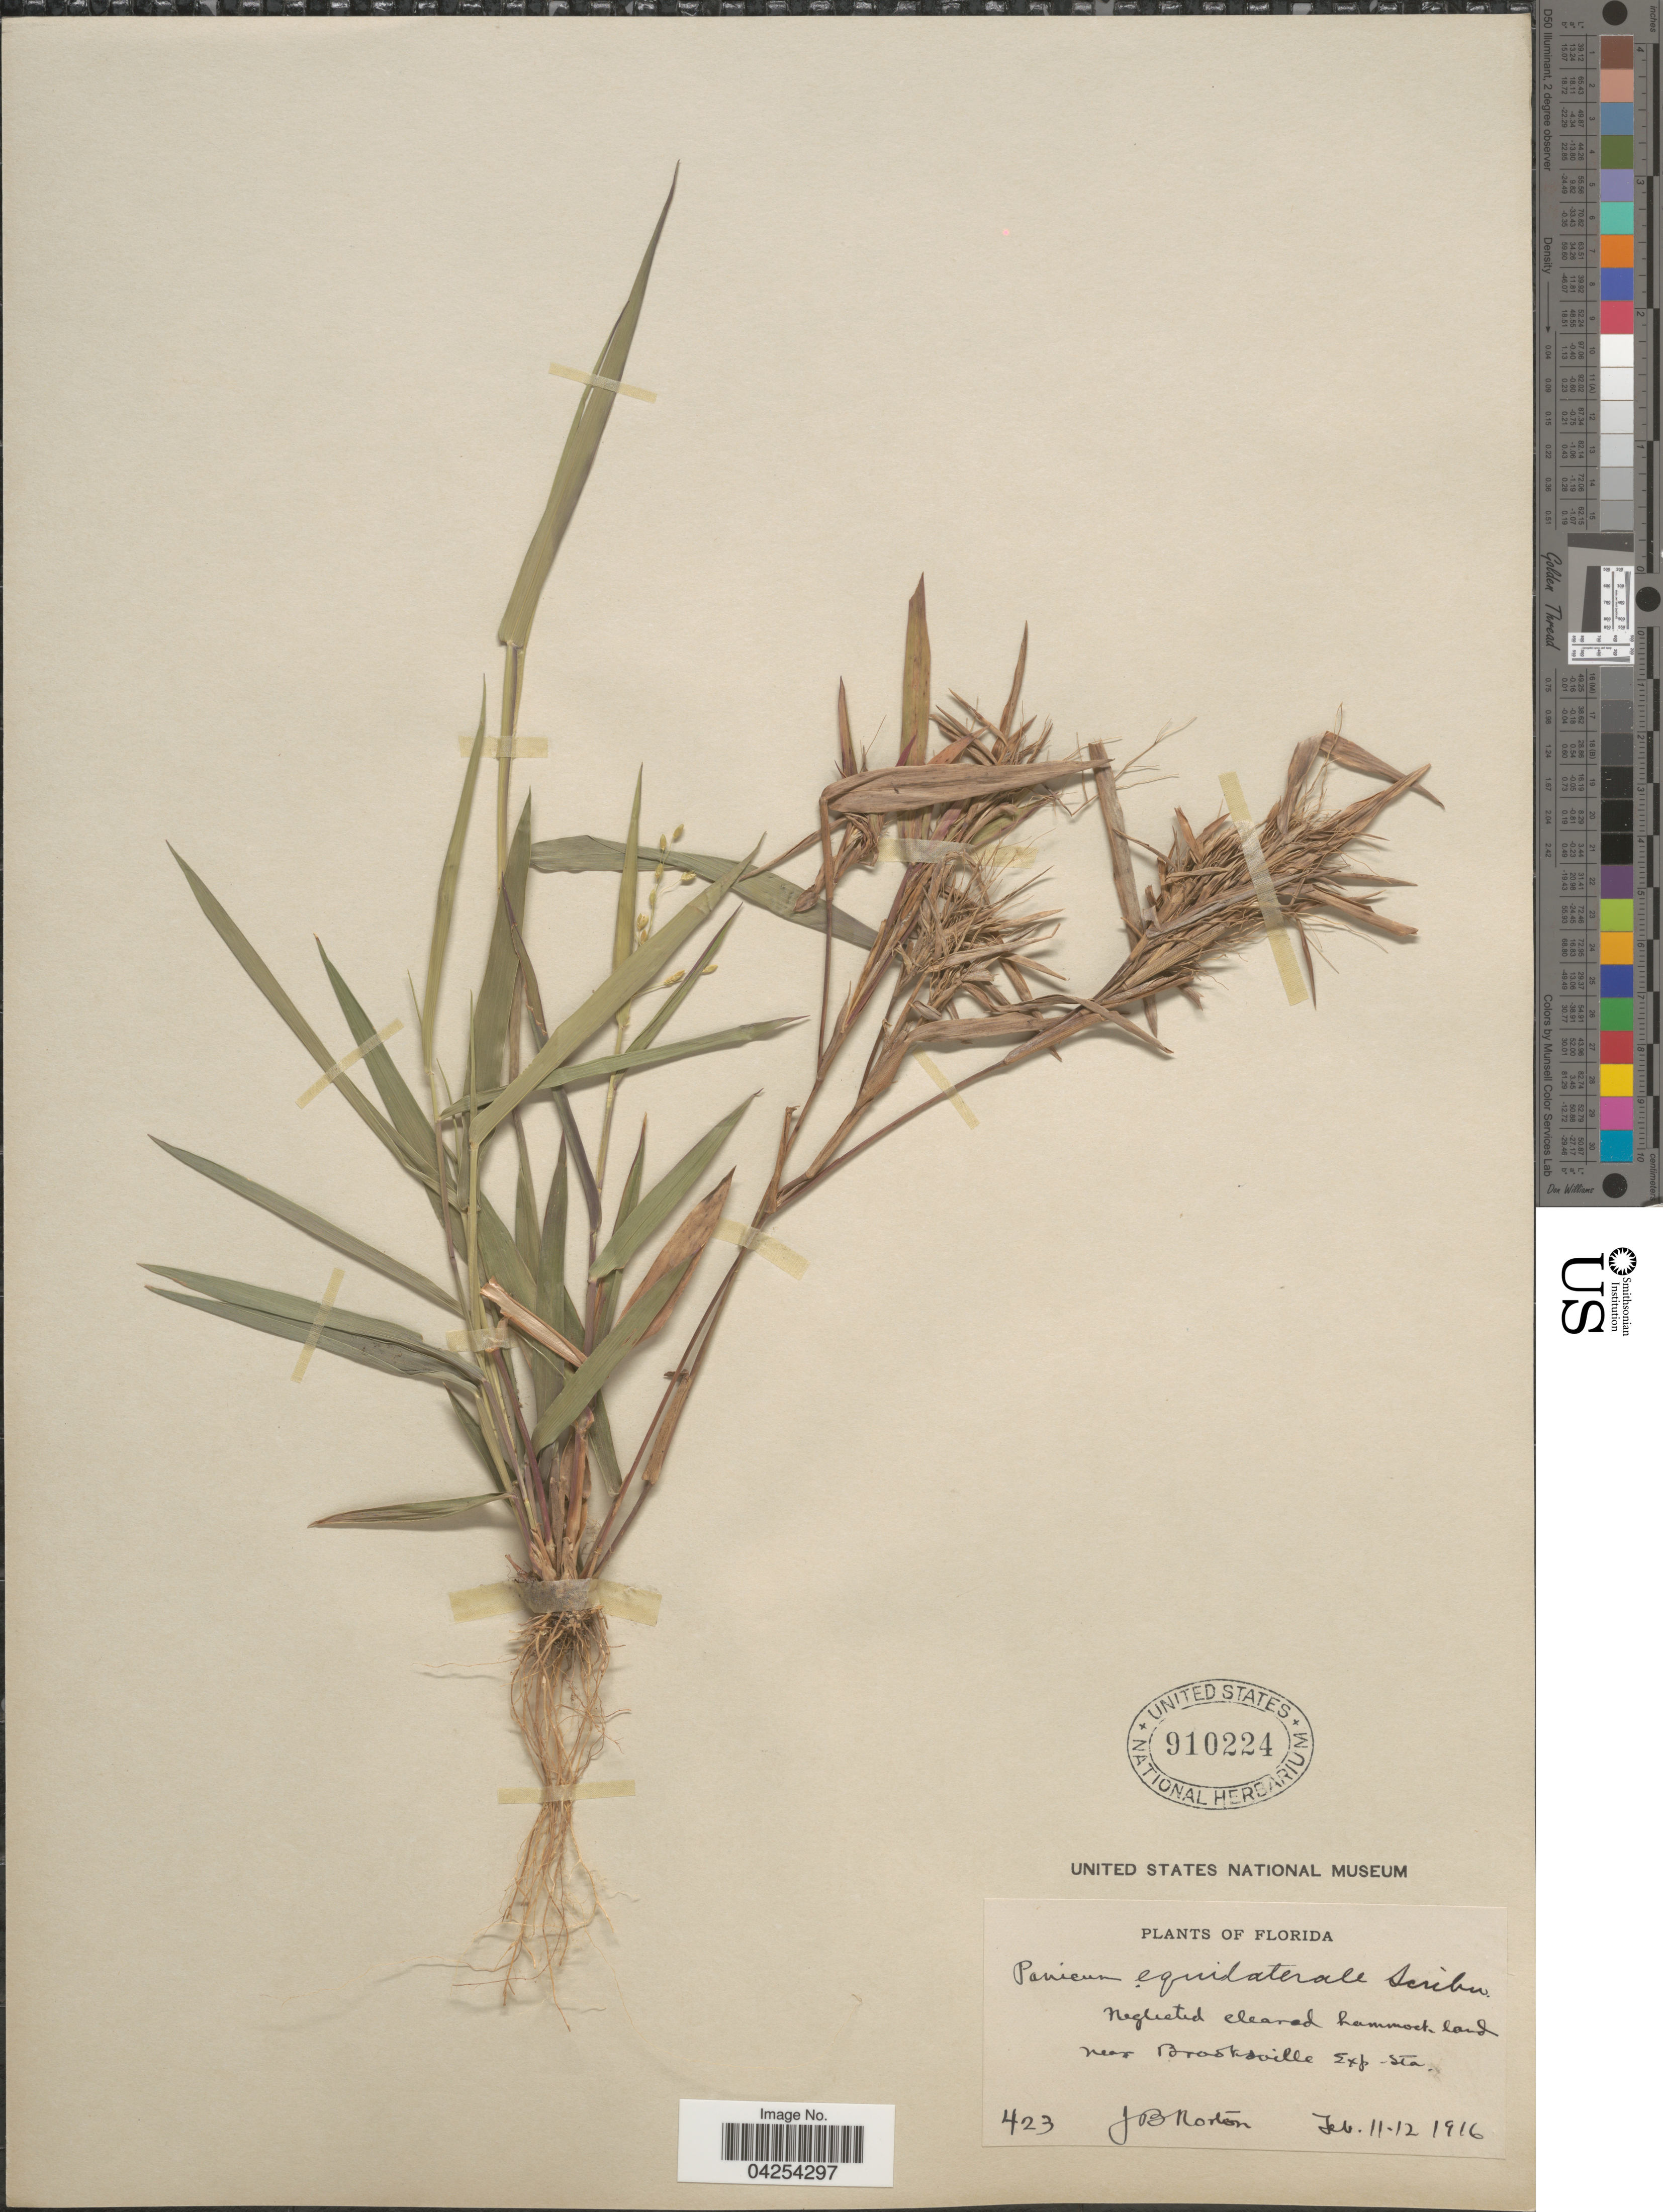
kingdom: Plantae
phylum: Tracheophyta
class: Liliopsida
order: Poales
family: Poaceae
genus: Dichanthelium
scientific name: Dichanthelium commutatum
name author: (Schult.) Gould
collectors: J. B. Norton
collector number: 423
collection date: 1916-02-11/1916-02-12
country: United States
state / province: Florida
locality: Neglected cleared hammock land near Brooksville Exp. Sta.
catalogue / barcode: US 910224